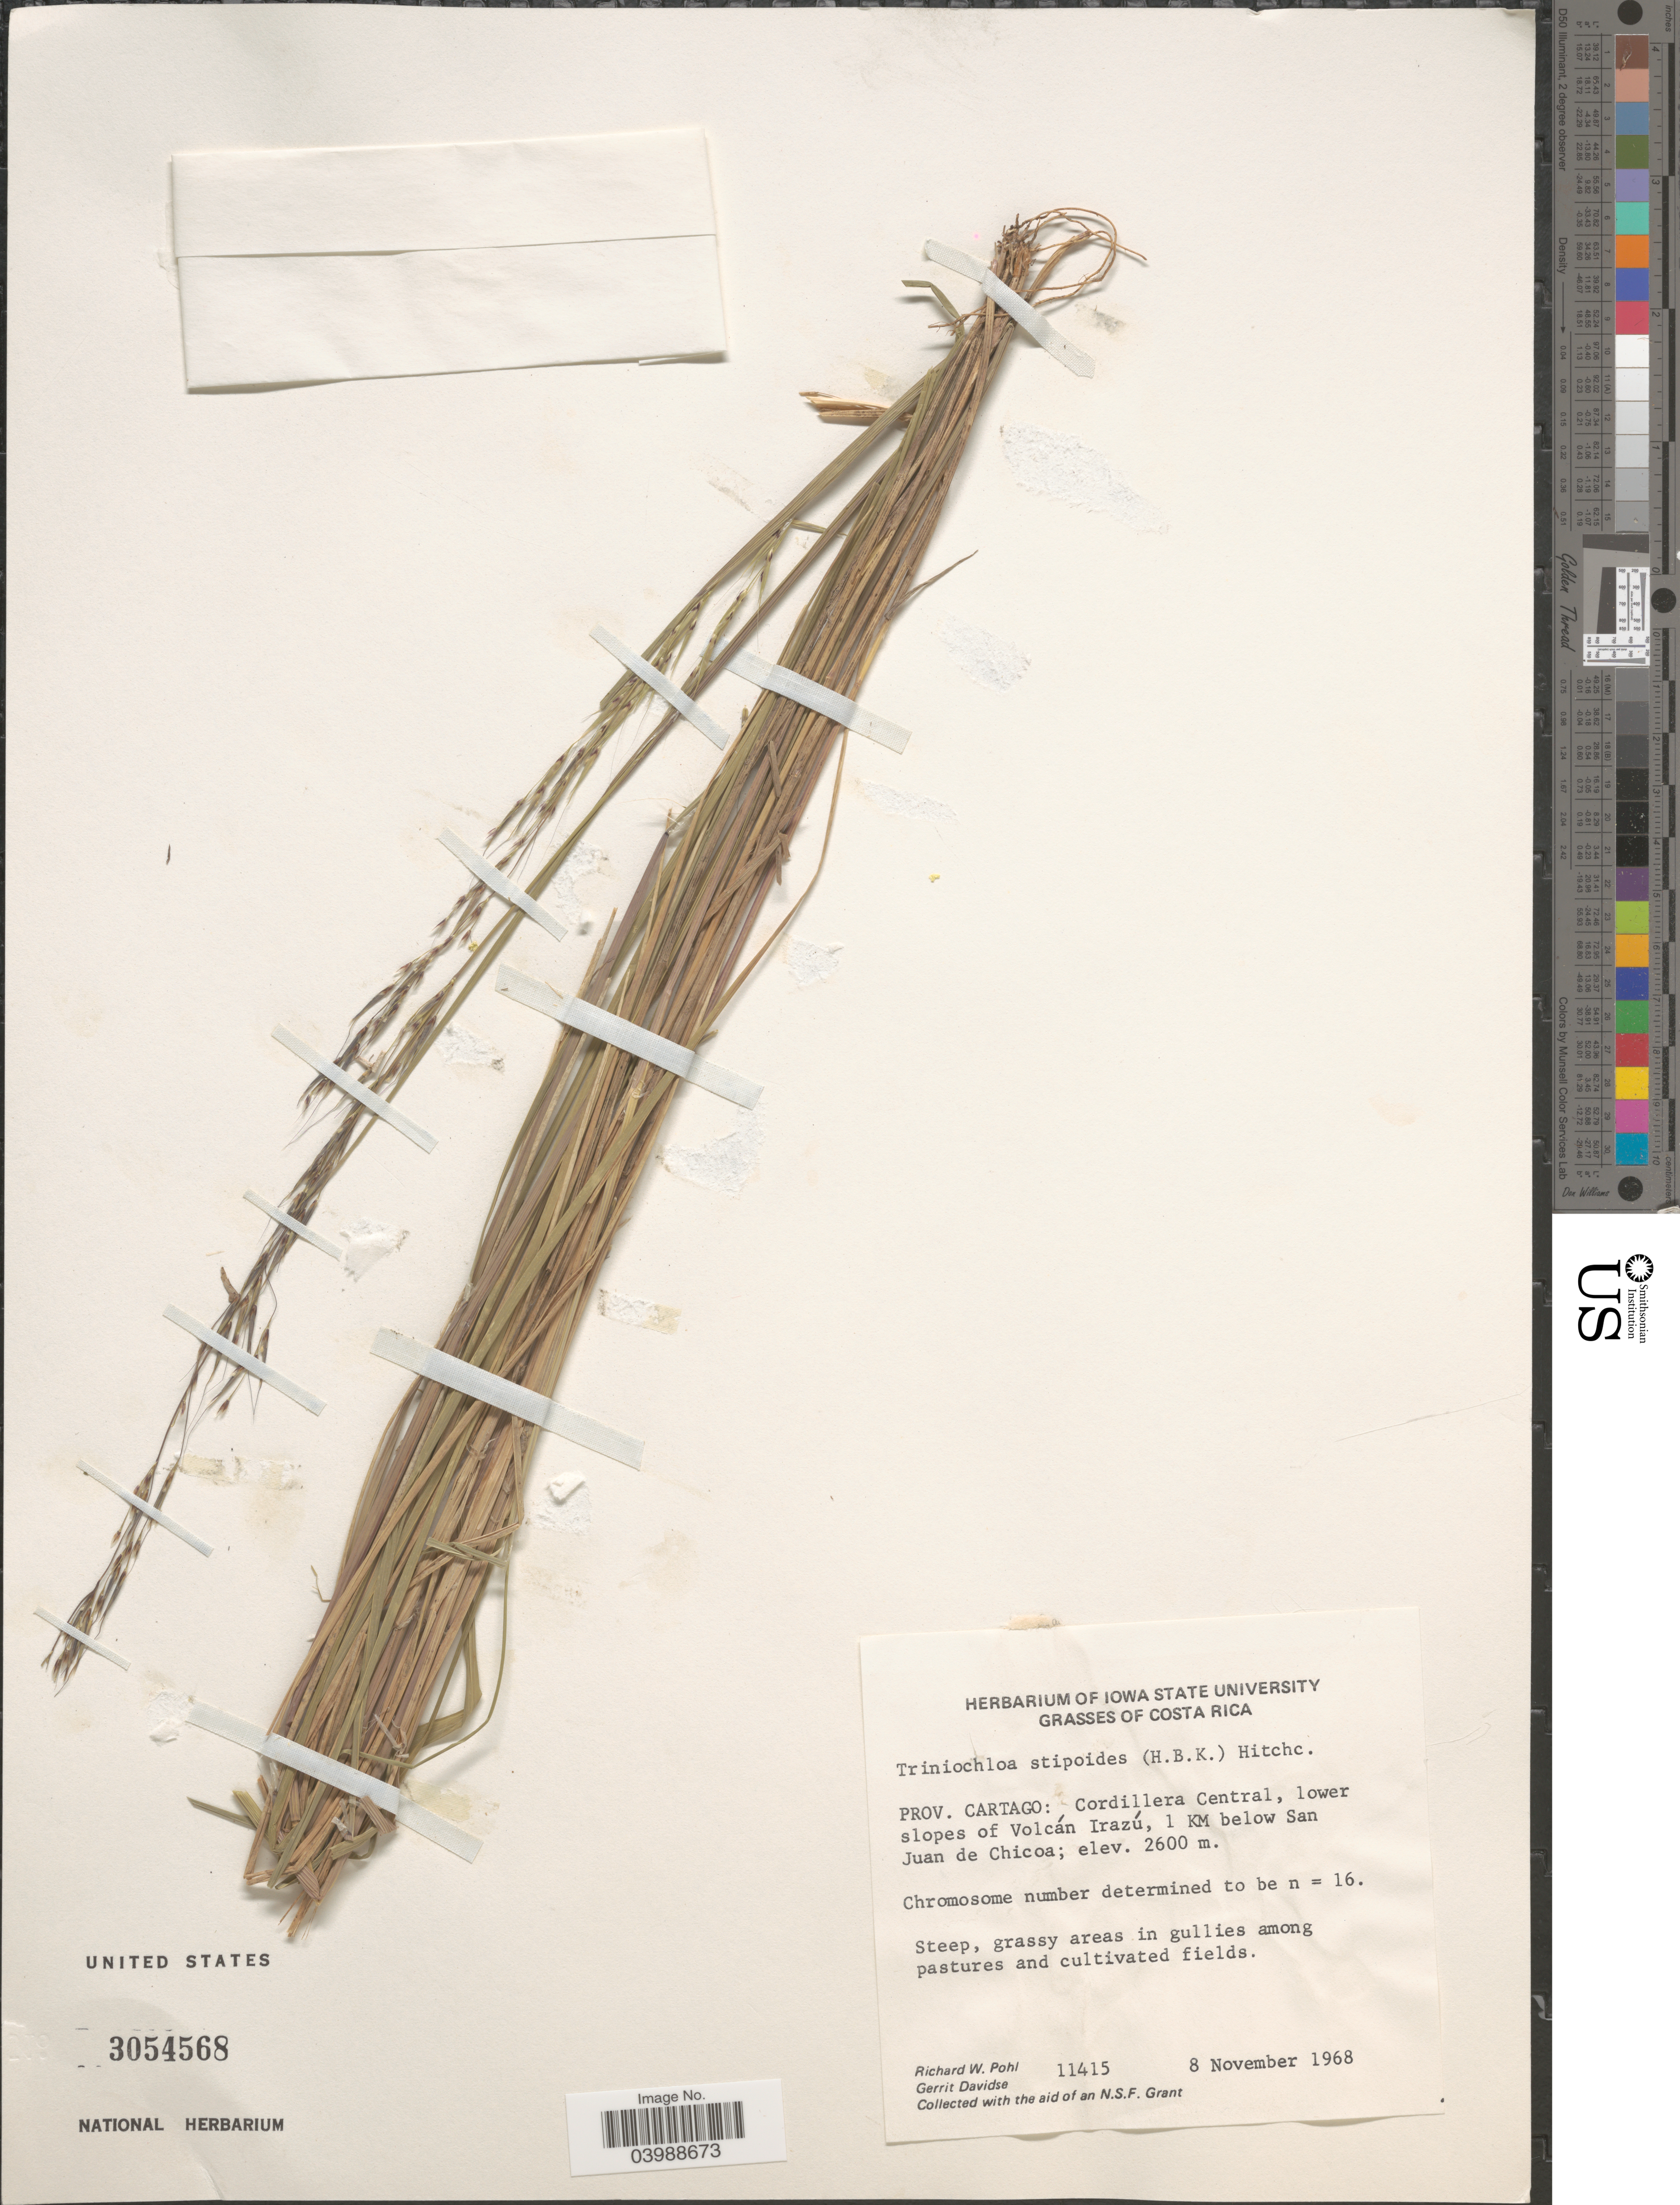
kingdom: Plantae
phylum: Tracheophyta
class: Liliopsida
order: Poales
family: Poaceae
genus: Triniochloa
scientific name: Triniochloa stipoides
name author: (Kunth) Hitchc.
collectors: R. W. Pohl, G. Davidse & N. Grant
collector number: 11415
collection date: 1968-11-08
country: Costa Rica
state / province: Cartago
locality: Cordillera Central, lower slopes of Volcán Irazú, 1 KM below San Juan de Chicoa.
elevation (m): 2600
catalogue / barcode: US 3054568